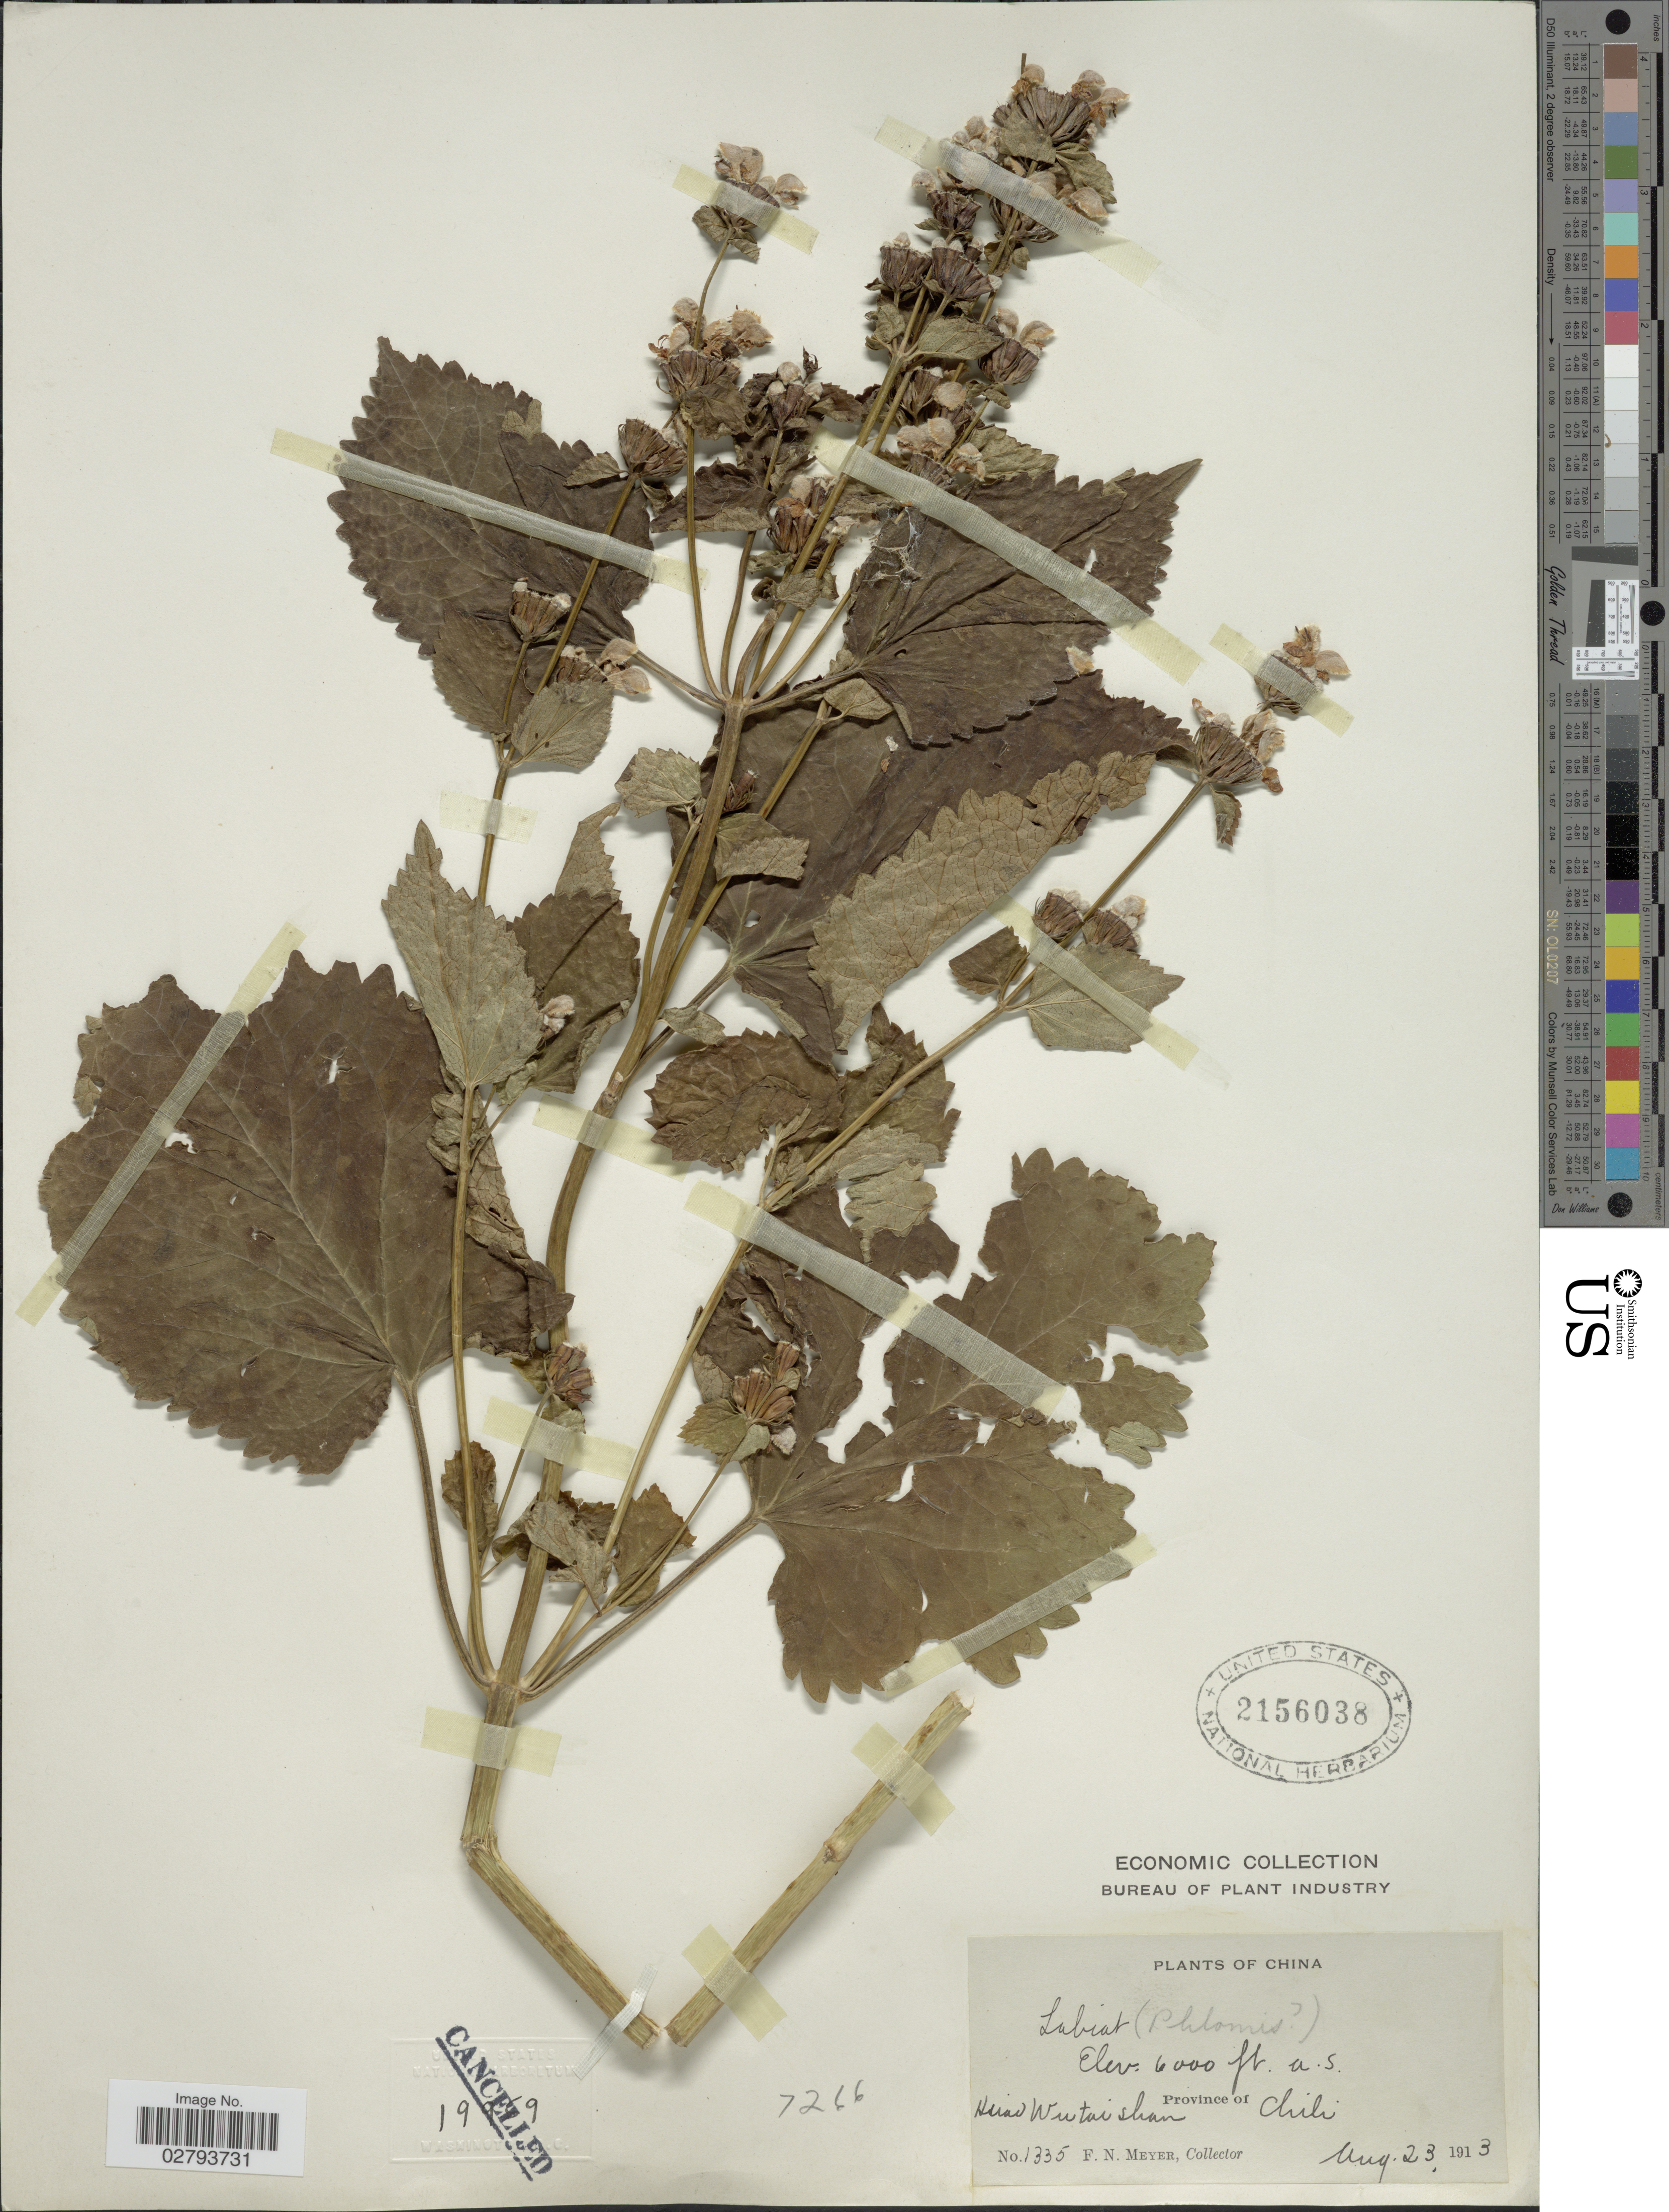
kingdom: Plantae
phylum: Tracheophyta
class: Magnoliopsida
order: Lamiales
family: Lamiaceae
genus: Phlomis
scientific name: Phlomis sp.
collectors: F. N. Meyer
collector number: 1335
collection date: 1913-08-23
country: China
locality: Province of Chili. Hsia Wu tai shan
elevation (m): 1829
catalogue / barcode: US 2156038